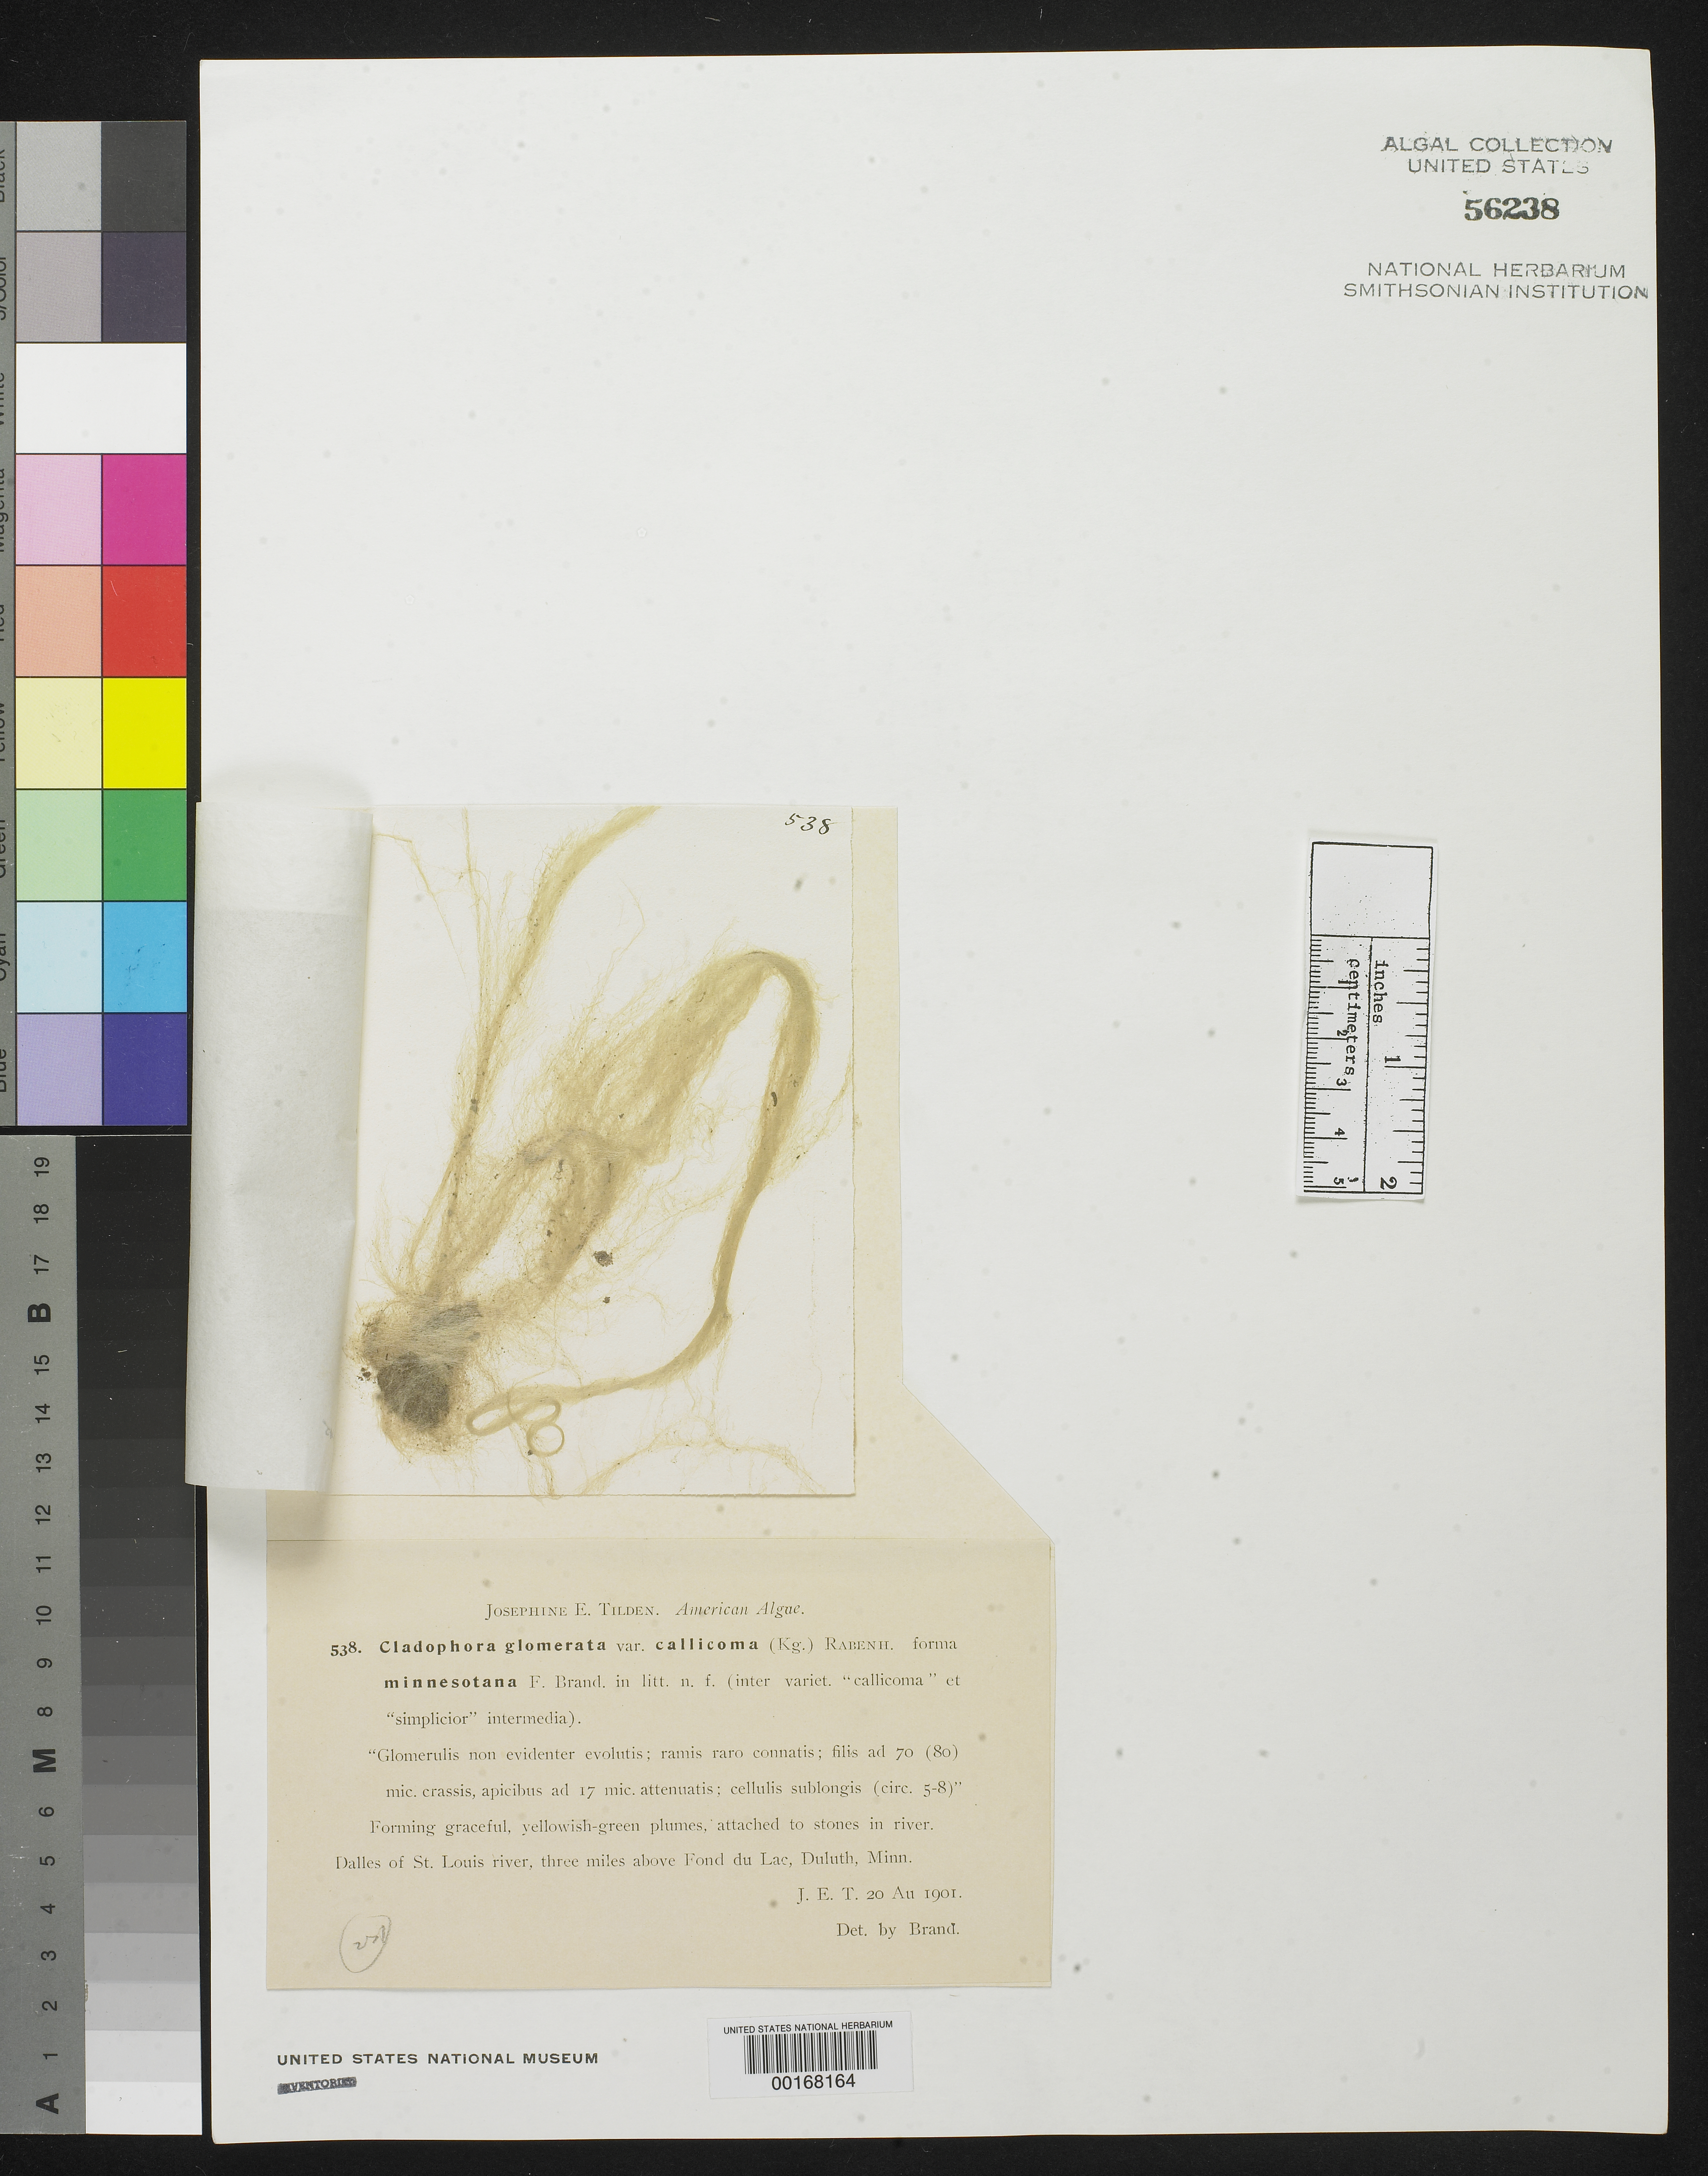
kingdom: Plantae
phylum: Chlorophyta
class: Ulvophyceae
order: Cladophorales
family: Cladophoraceae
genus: Cladophora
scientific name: Cladophora glomerata f. minnesotana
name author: F. Brand in J. E. Tilden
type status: Isotype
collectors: J. E. Tilden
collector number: JET 538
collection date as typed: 20 Aug 1901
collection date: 1901-08-20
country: United States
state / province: Minnesota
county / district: St. Louis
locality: St. Louis River dalles, 3 miles above Fond du Lac, Duluth.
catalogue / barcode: US 56238